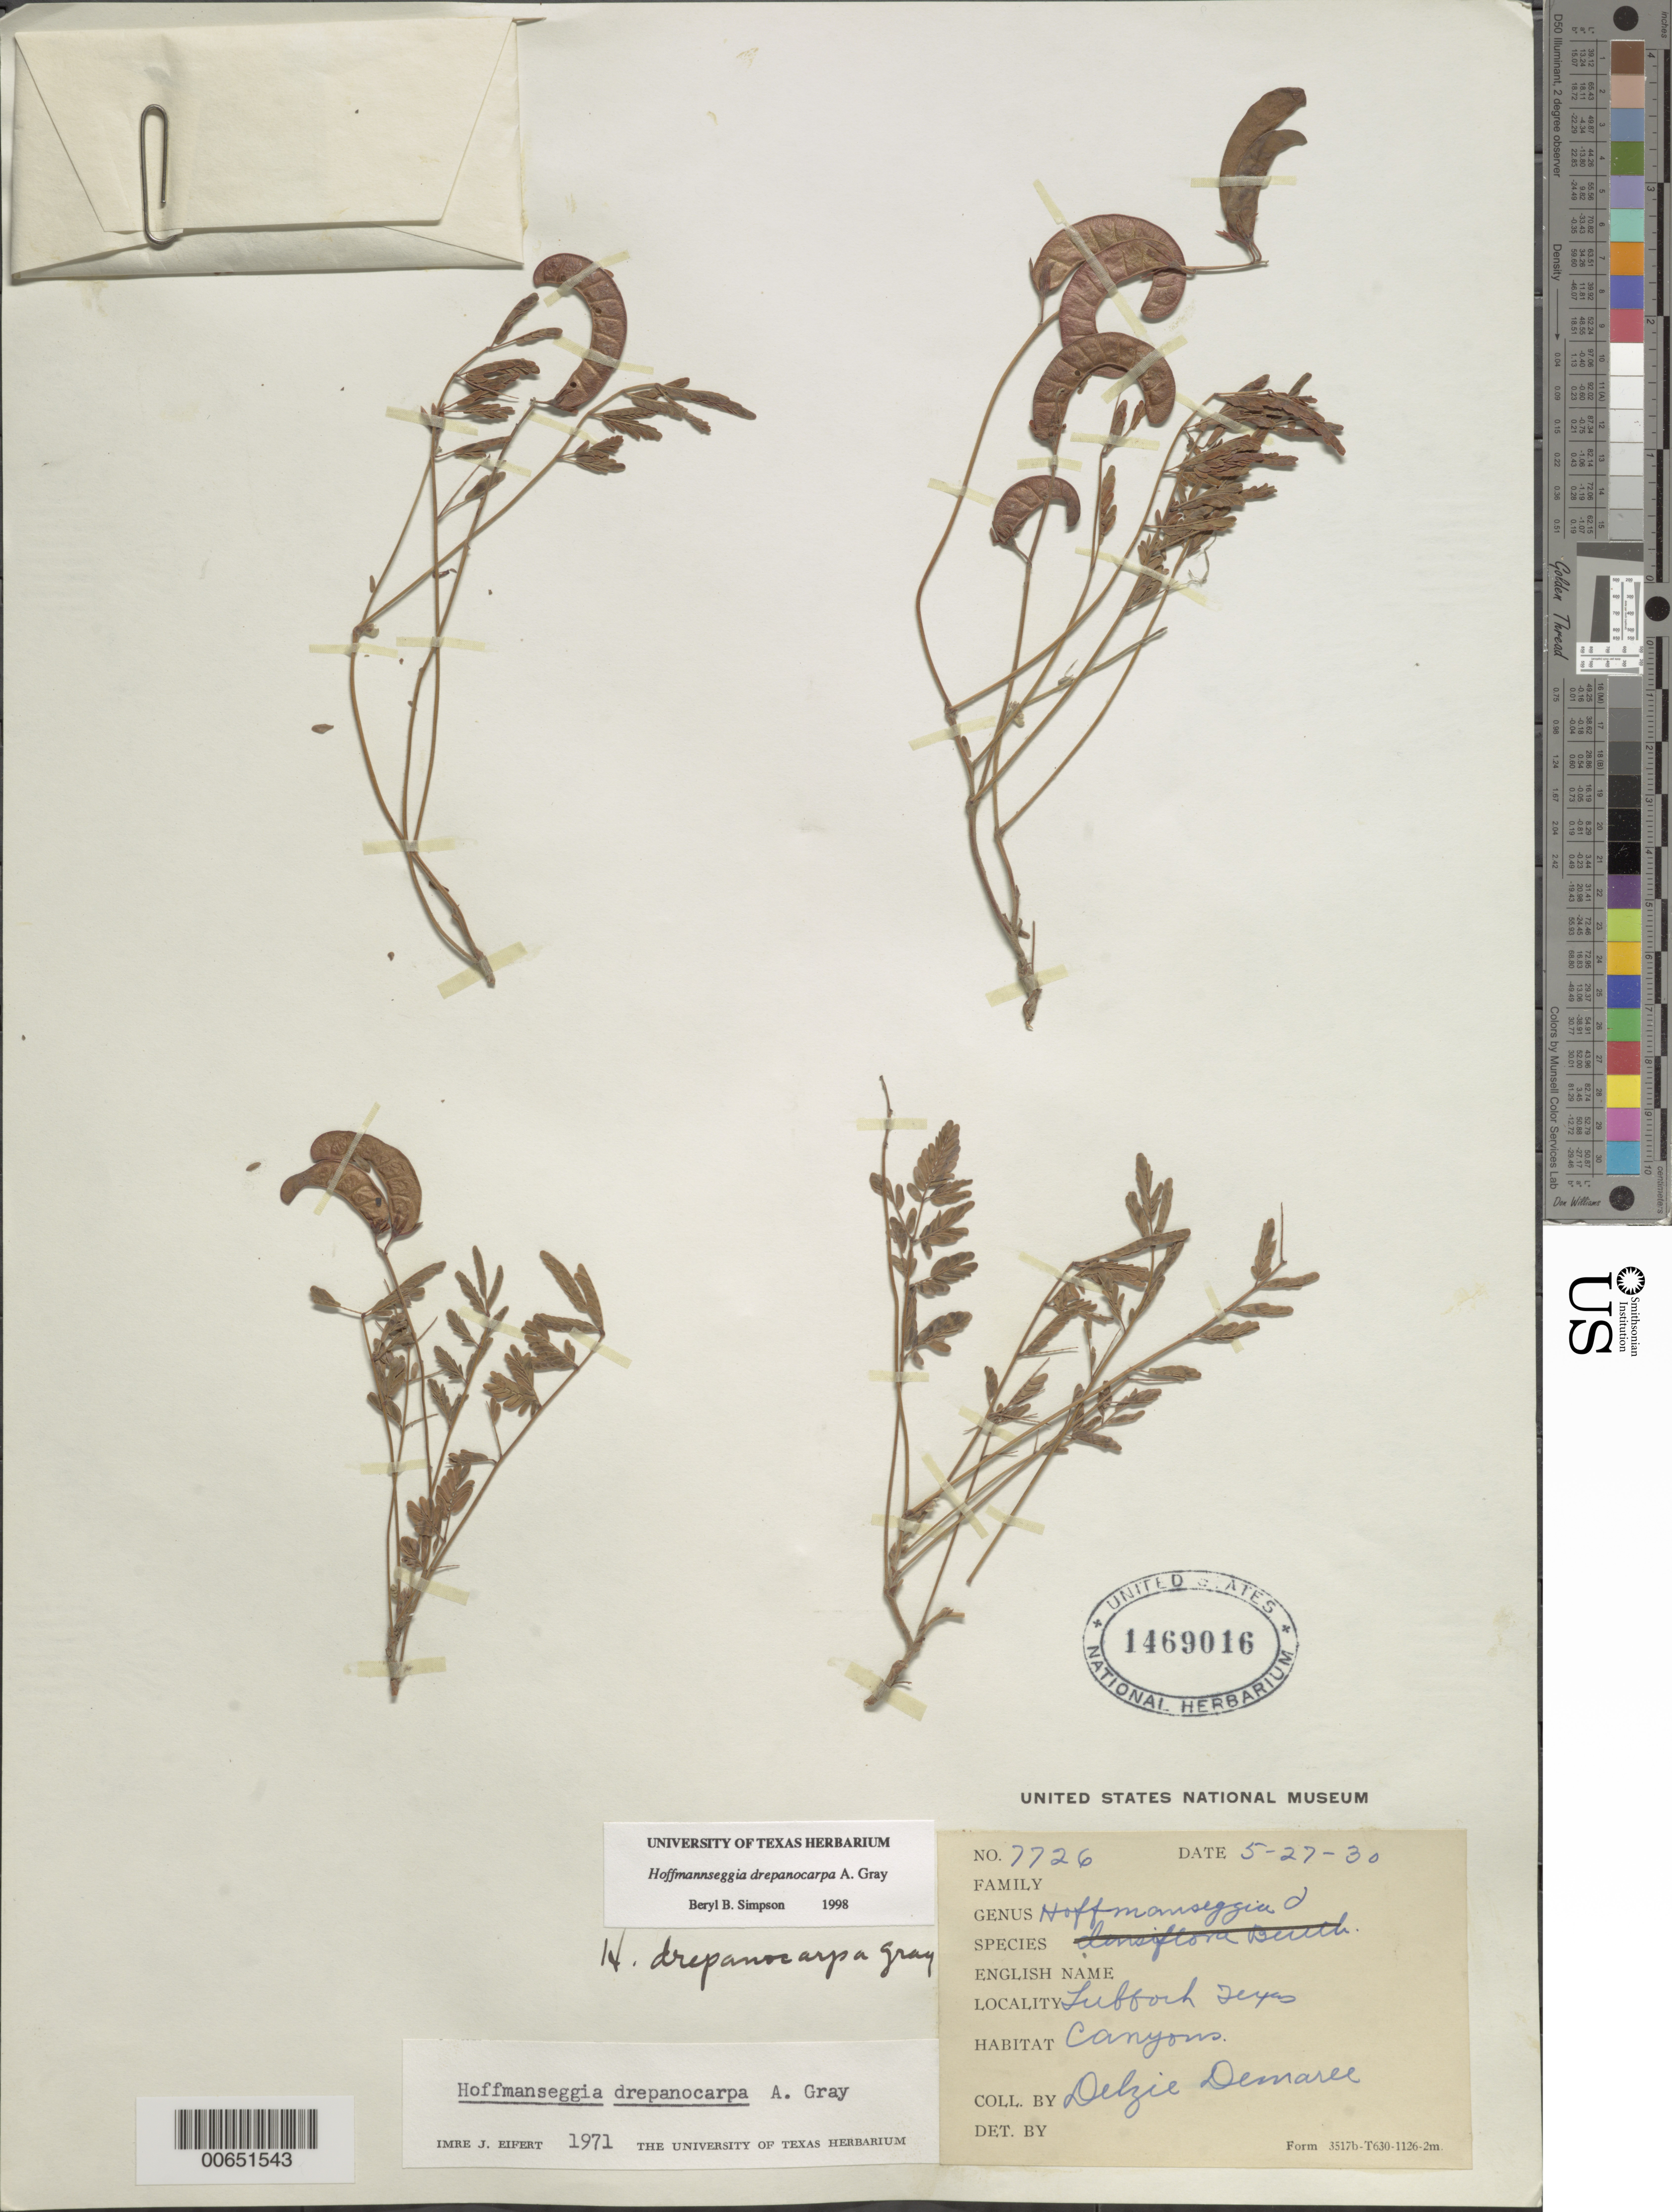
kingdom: Plantae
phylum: Tracheophyta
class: Magnoliopsida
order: Fabales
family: Fabaceae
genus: Hoffmannseggia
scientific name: Hoffmannseggia drepanocarpa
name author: A. Gray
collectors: D. Demaree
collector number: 7726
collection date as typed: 27 May 1930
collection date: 1930-05-27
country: United States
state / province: Texas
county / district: Lubbock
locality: Lubbock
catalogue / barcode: US 1469016